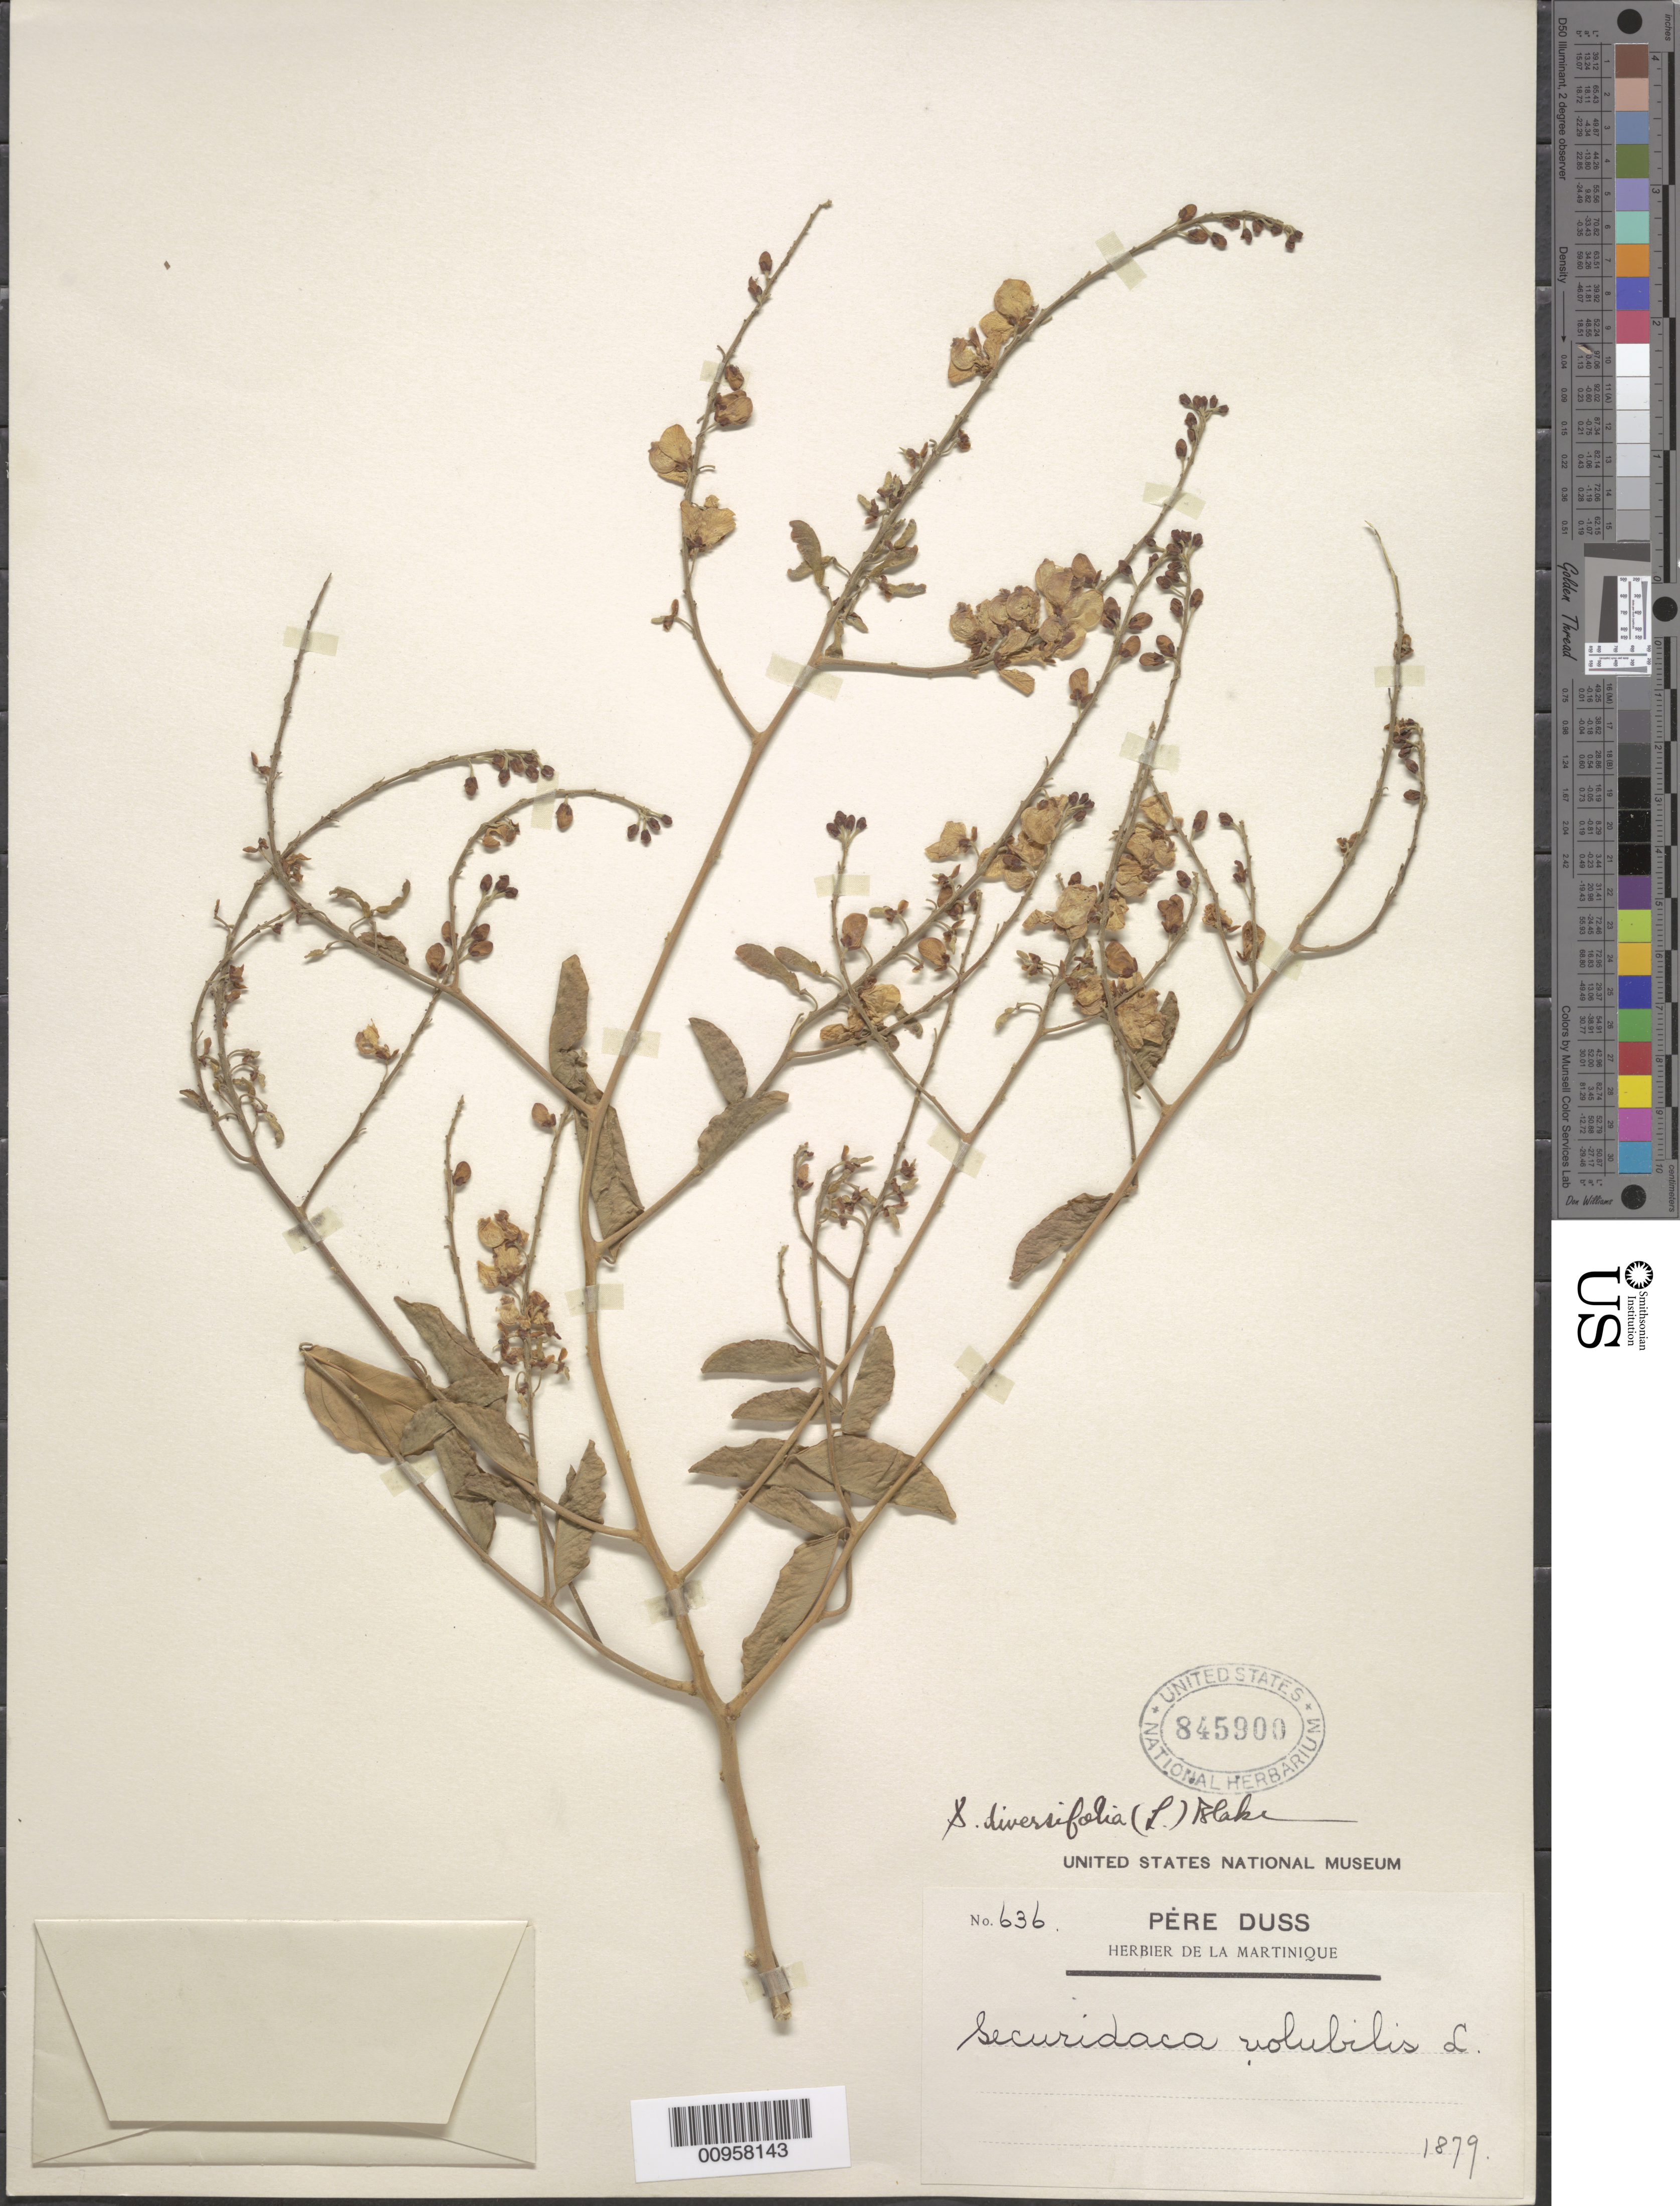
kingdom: Plantae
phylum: Tracheophyta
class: Magnoliopsida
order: Fabales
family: Polygalaceae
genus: Securidaca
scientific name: Securidaca diversifolia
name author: (L.) S.F. Blake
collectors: Père Duss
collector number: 636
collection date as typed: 1879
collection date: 1879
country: Martinique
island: Martinique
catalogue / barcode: US 845900